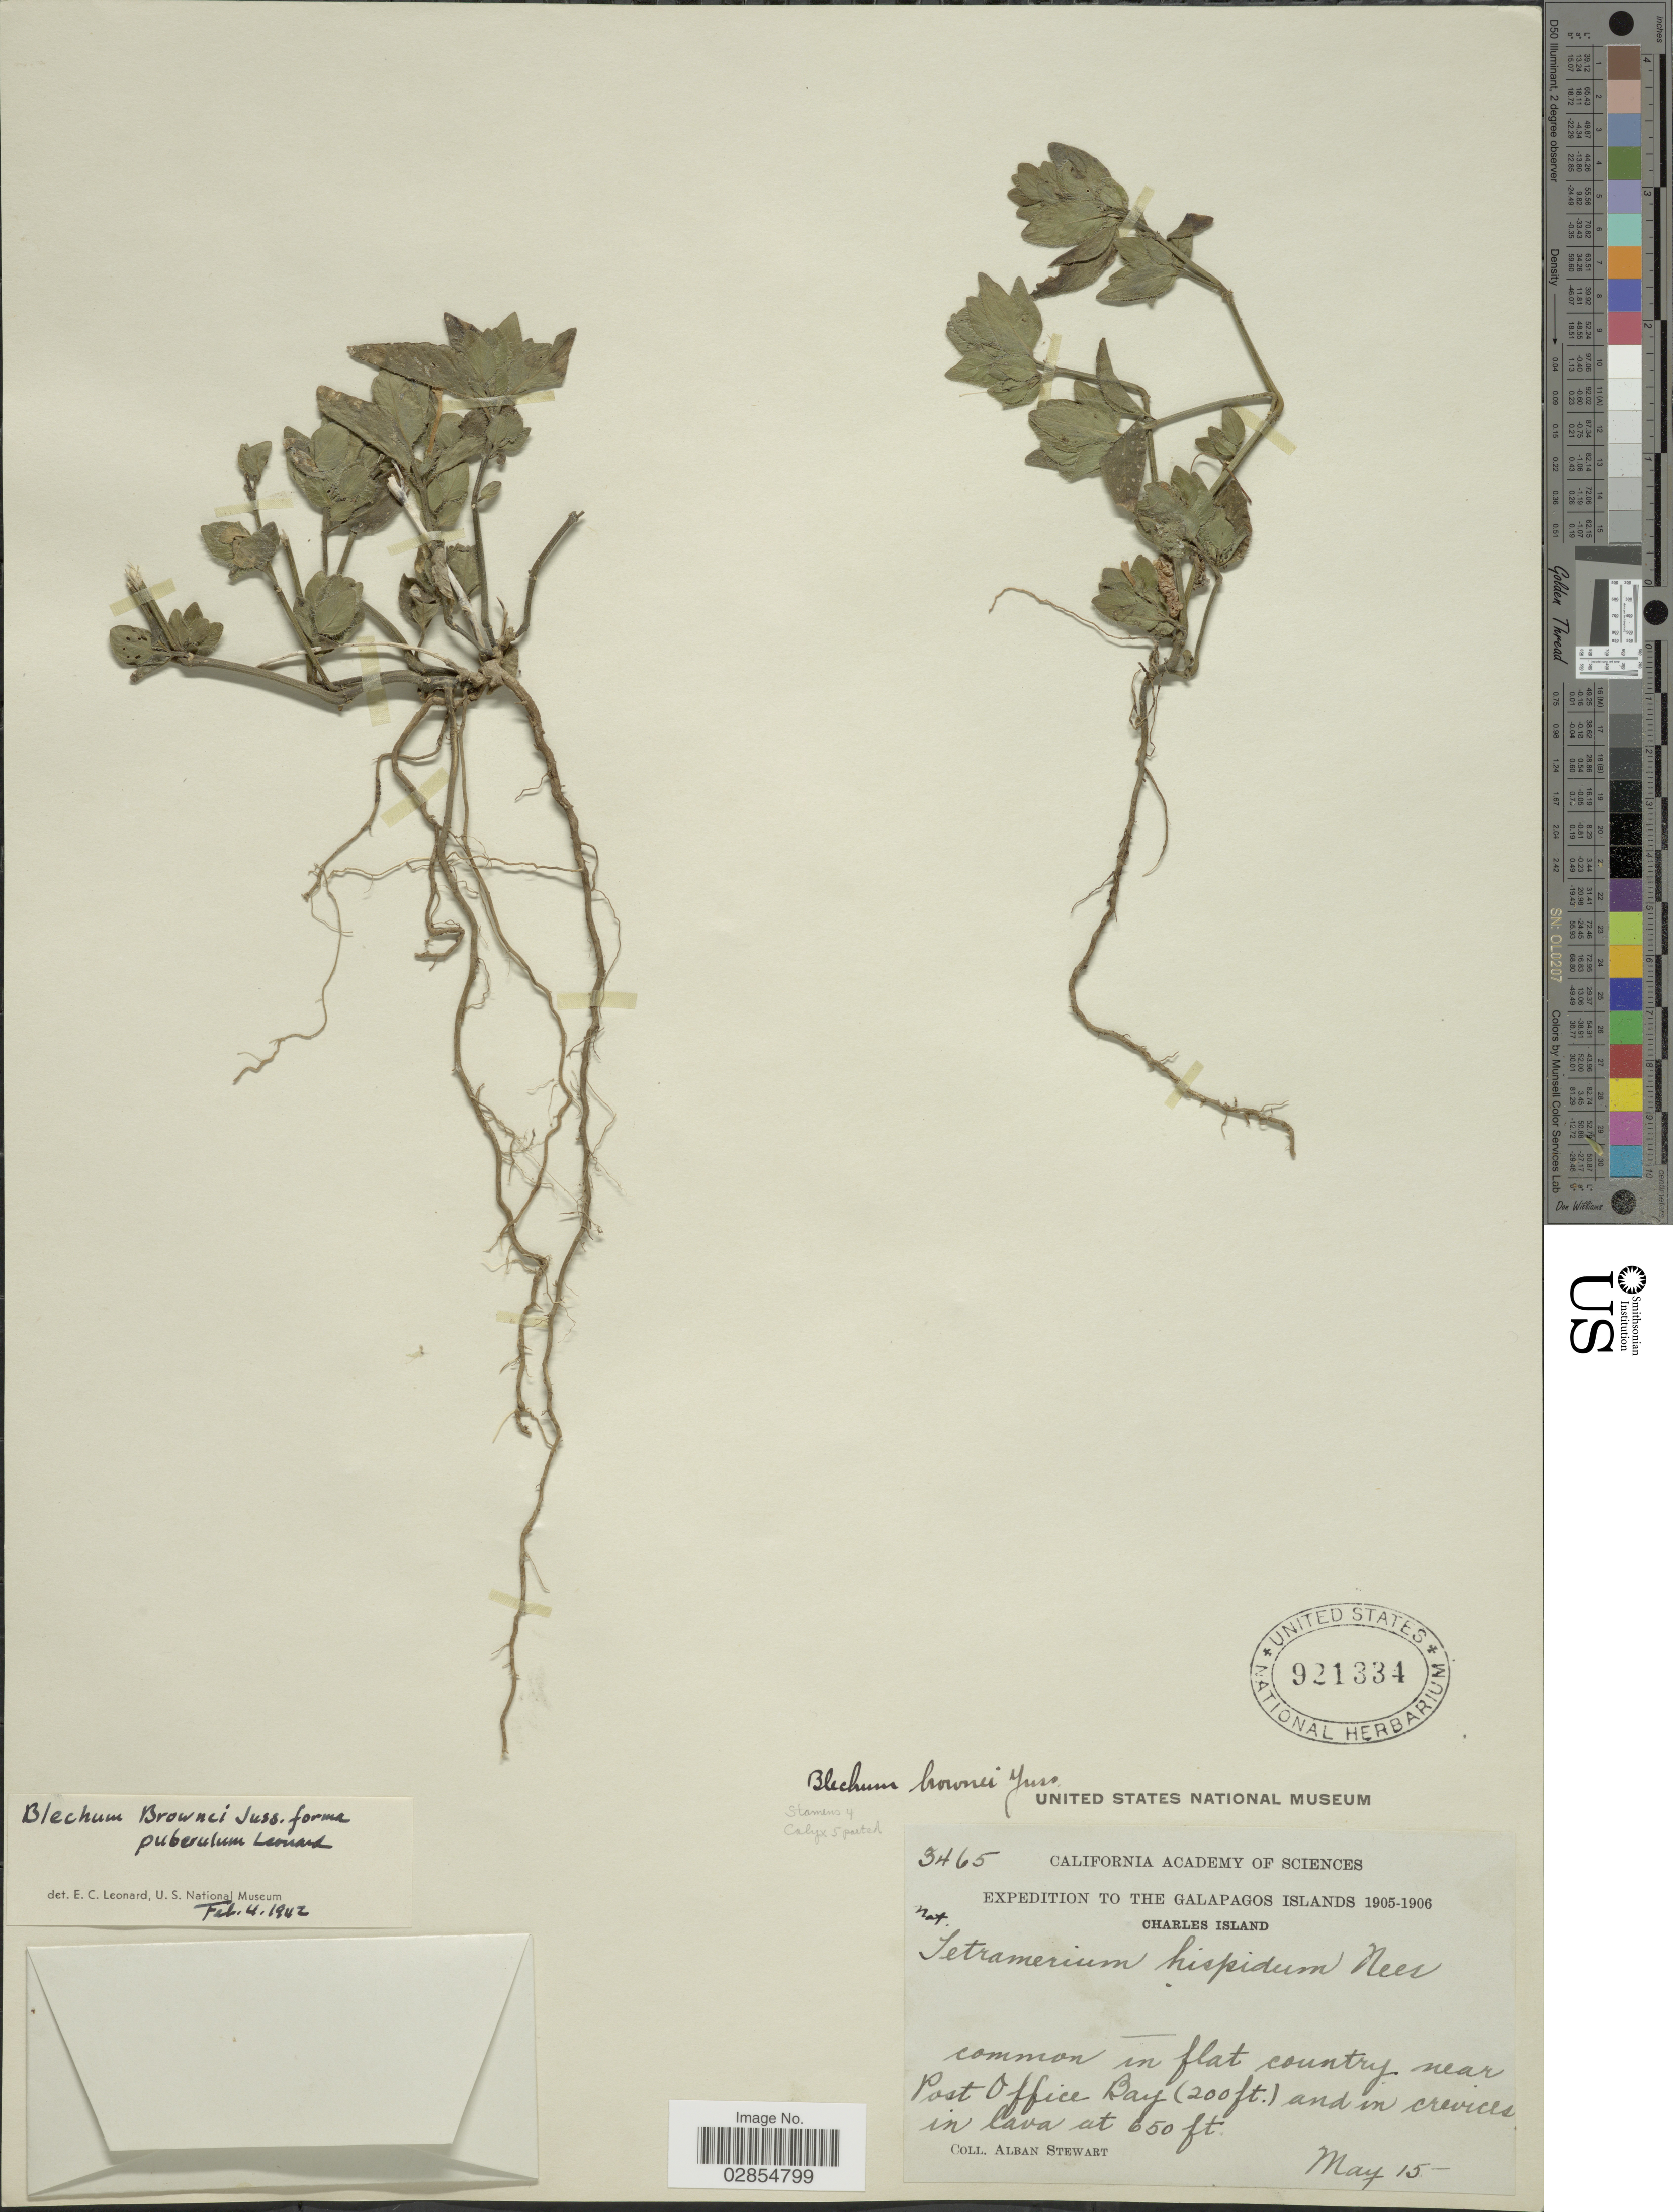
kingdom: Plantae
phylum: Tracheophyta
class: Magnoliopsida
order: Lamiales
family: Acanthaceae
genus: Blechum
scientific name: Blechum brownei f. puberulum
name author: Leonard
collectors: A. Stewart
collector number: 3465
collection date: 1905-05-15/1906-05-15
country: Ecuador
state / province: Colón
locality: Galapagos Islands. Charles Island. Common in flat country near Post Office Bay.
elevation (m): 61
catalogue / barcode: US 921334